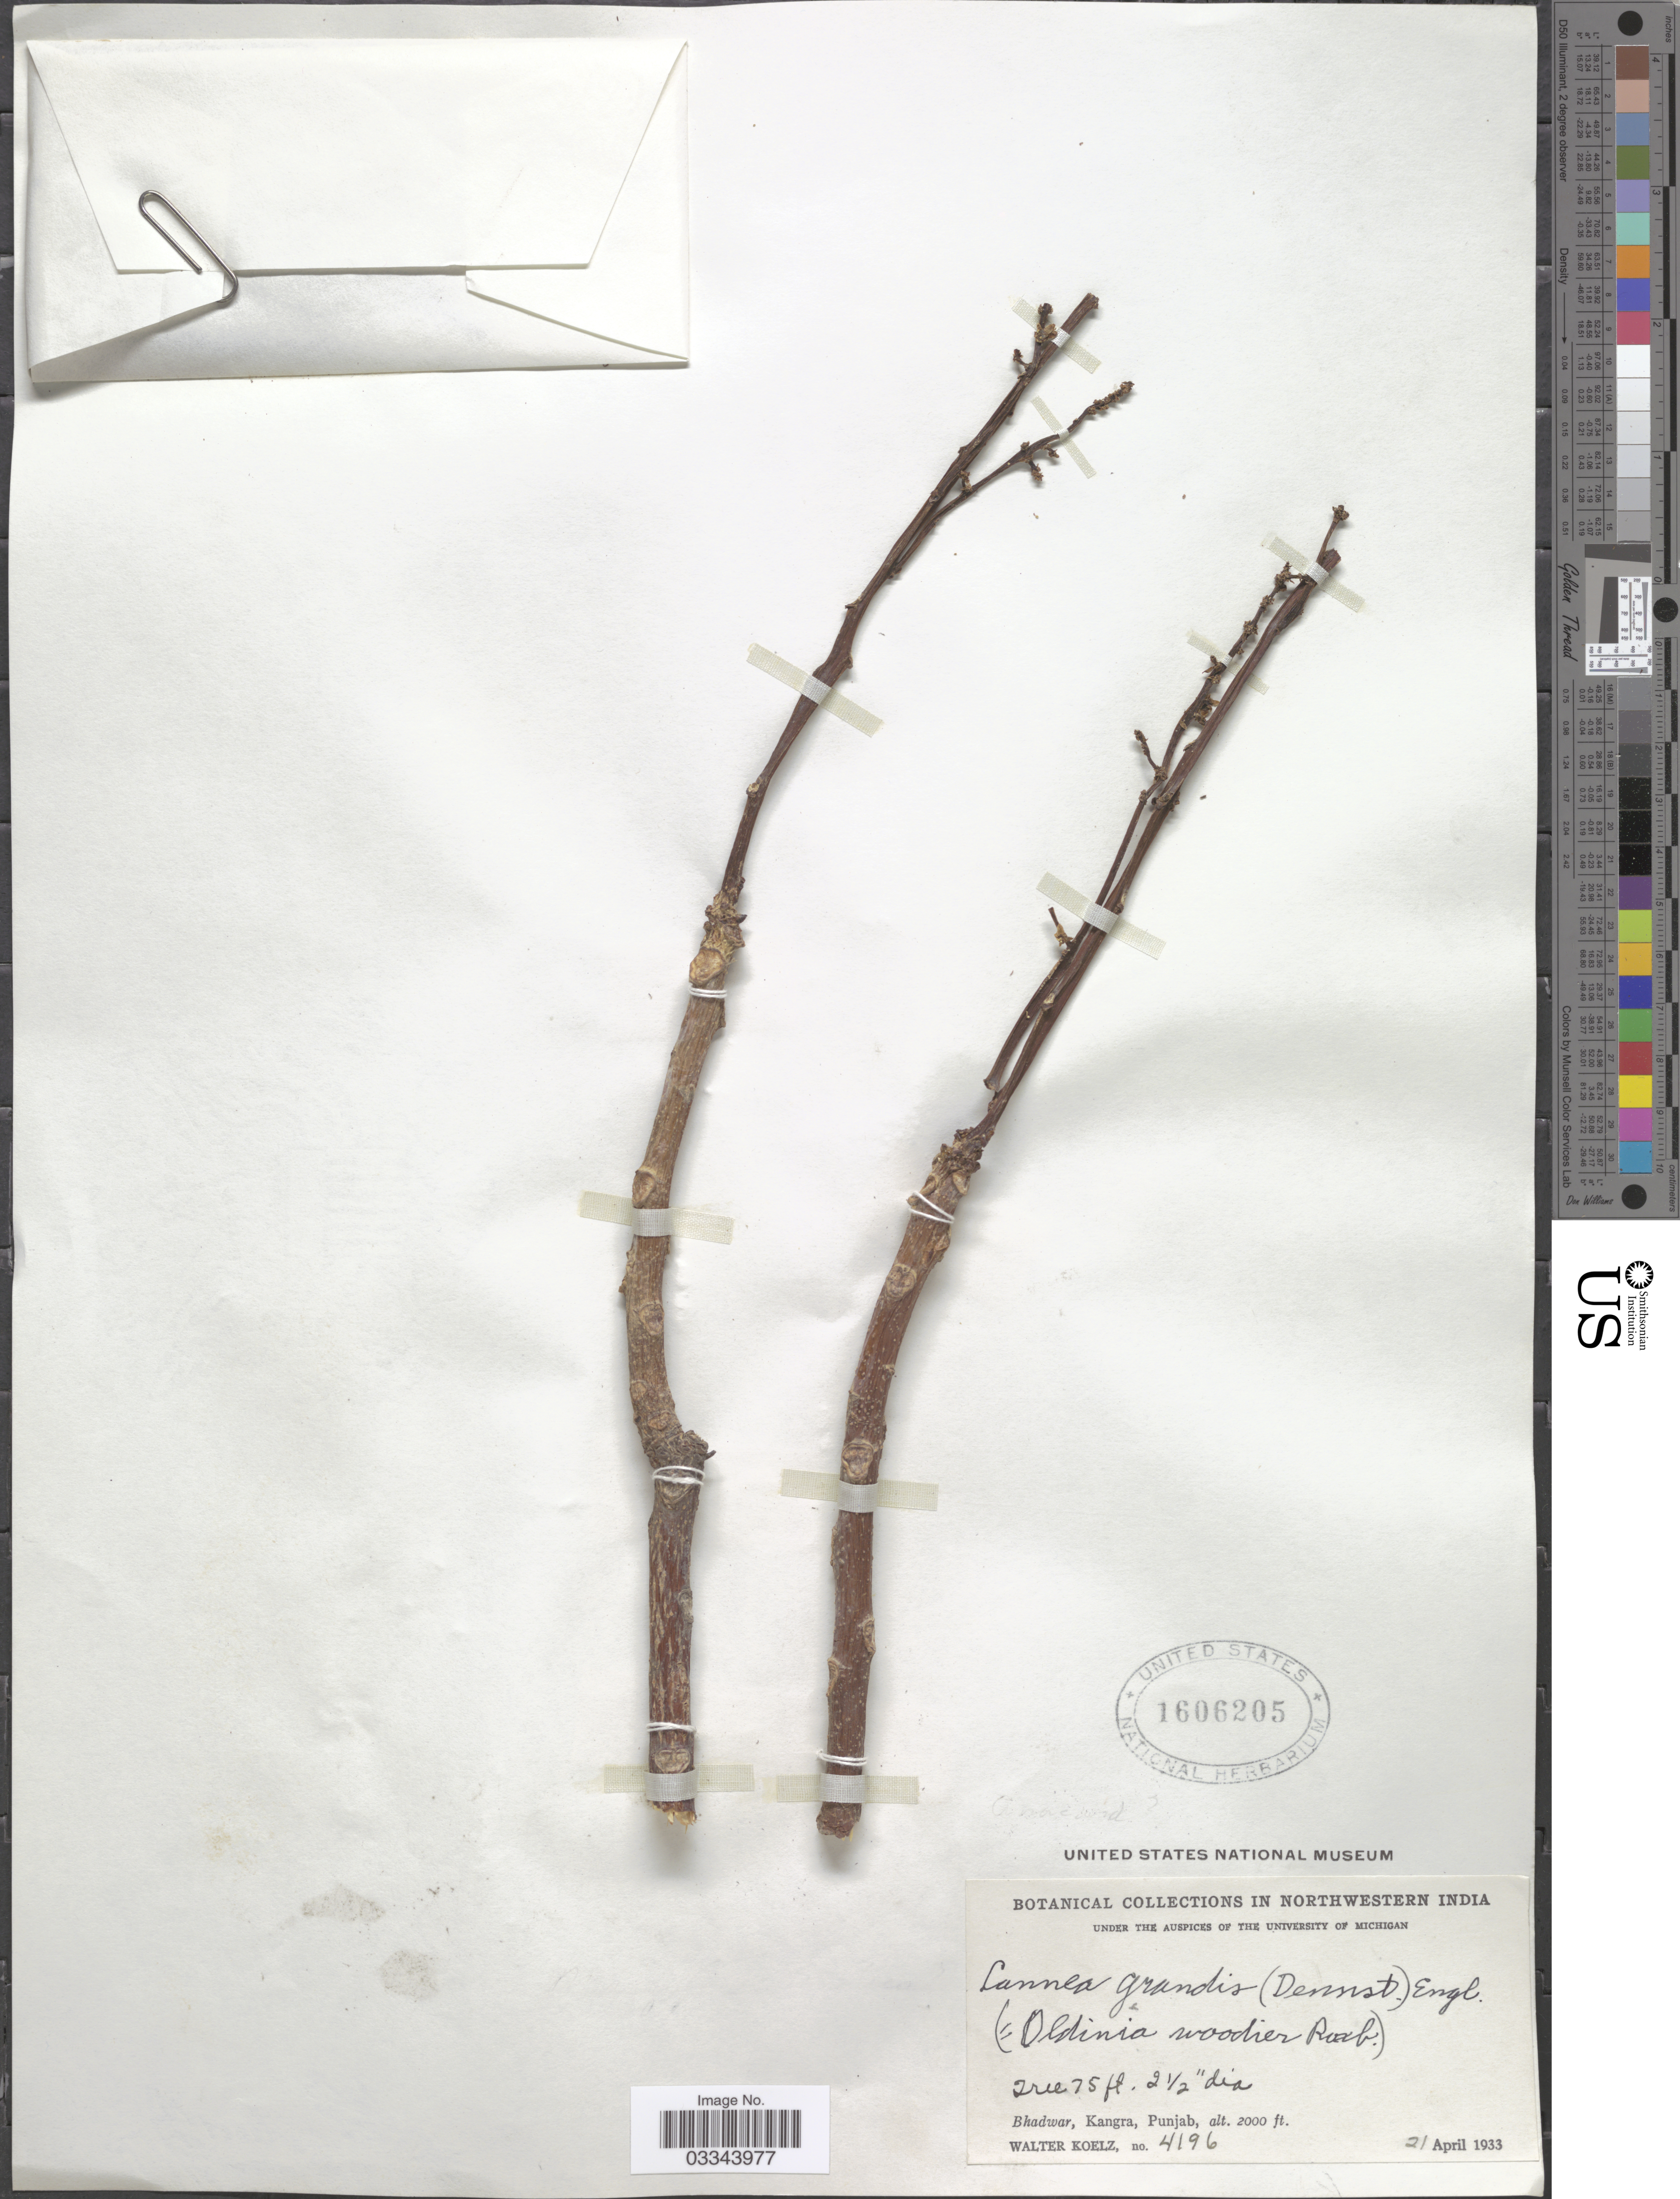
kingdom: Plantae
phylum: Tracheophyta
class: Magnoliopsida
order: Sapindales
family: Anacardiaceae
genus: Lannea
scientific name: Lannea grandis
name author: (Dennst.) Engl.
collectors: W. N. Koelz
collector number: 4196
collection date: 1933-04-21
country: India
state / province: Himachal Pradesh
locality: Northwestern India, Bhadwar, Kangra.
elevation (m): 610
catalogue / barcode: US 1606205